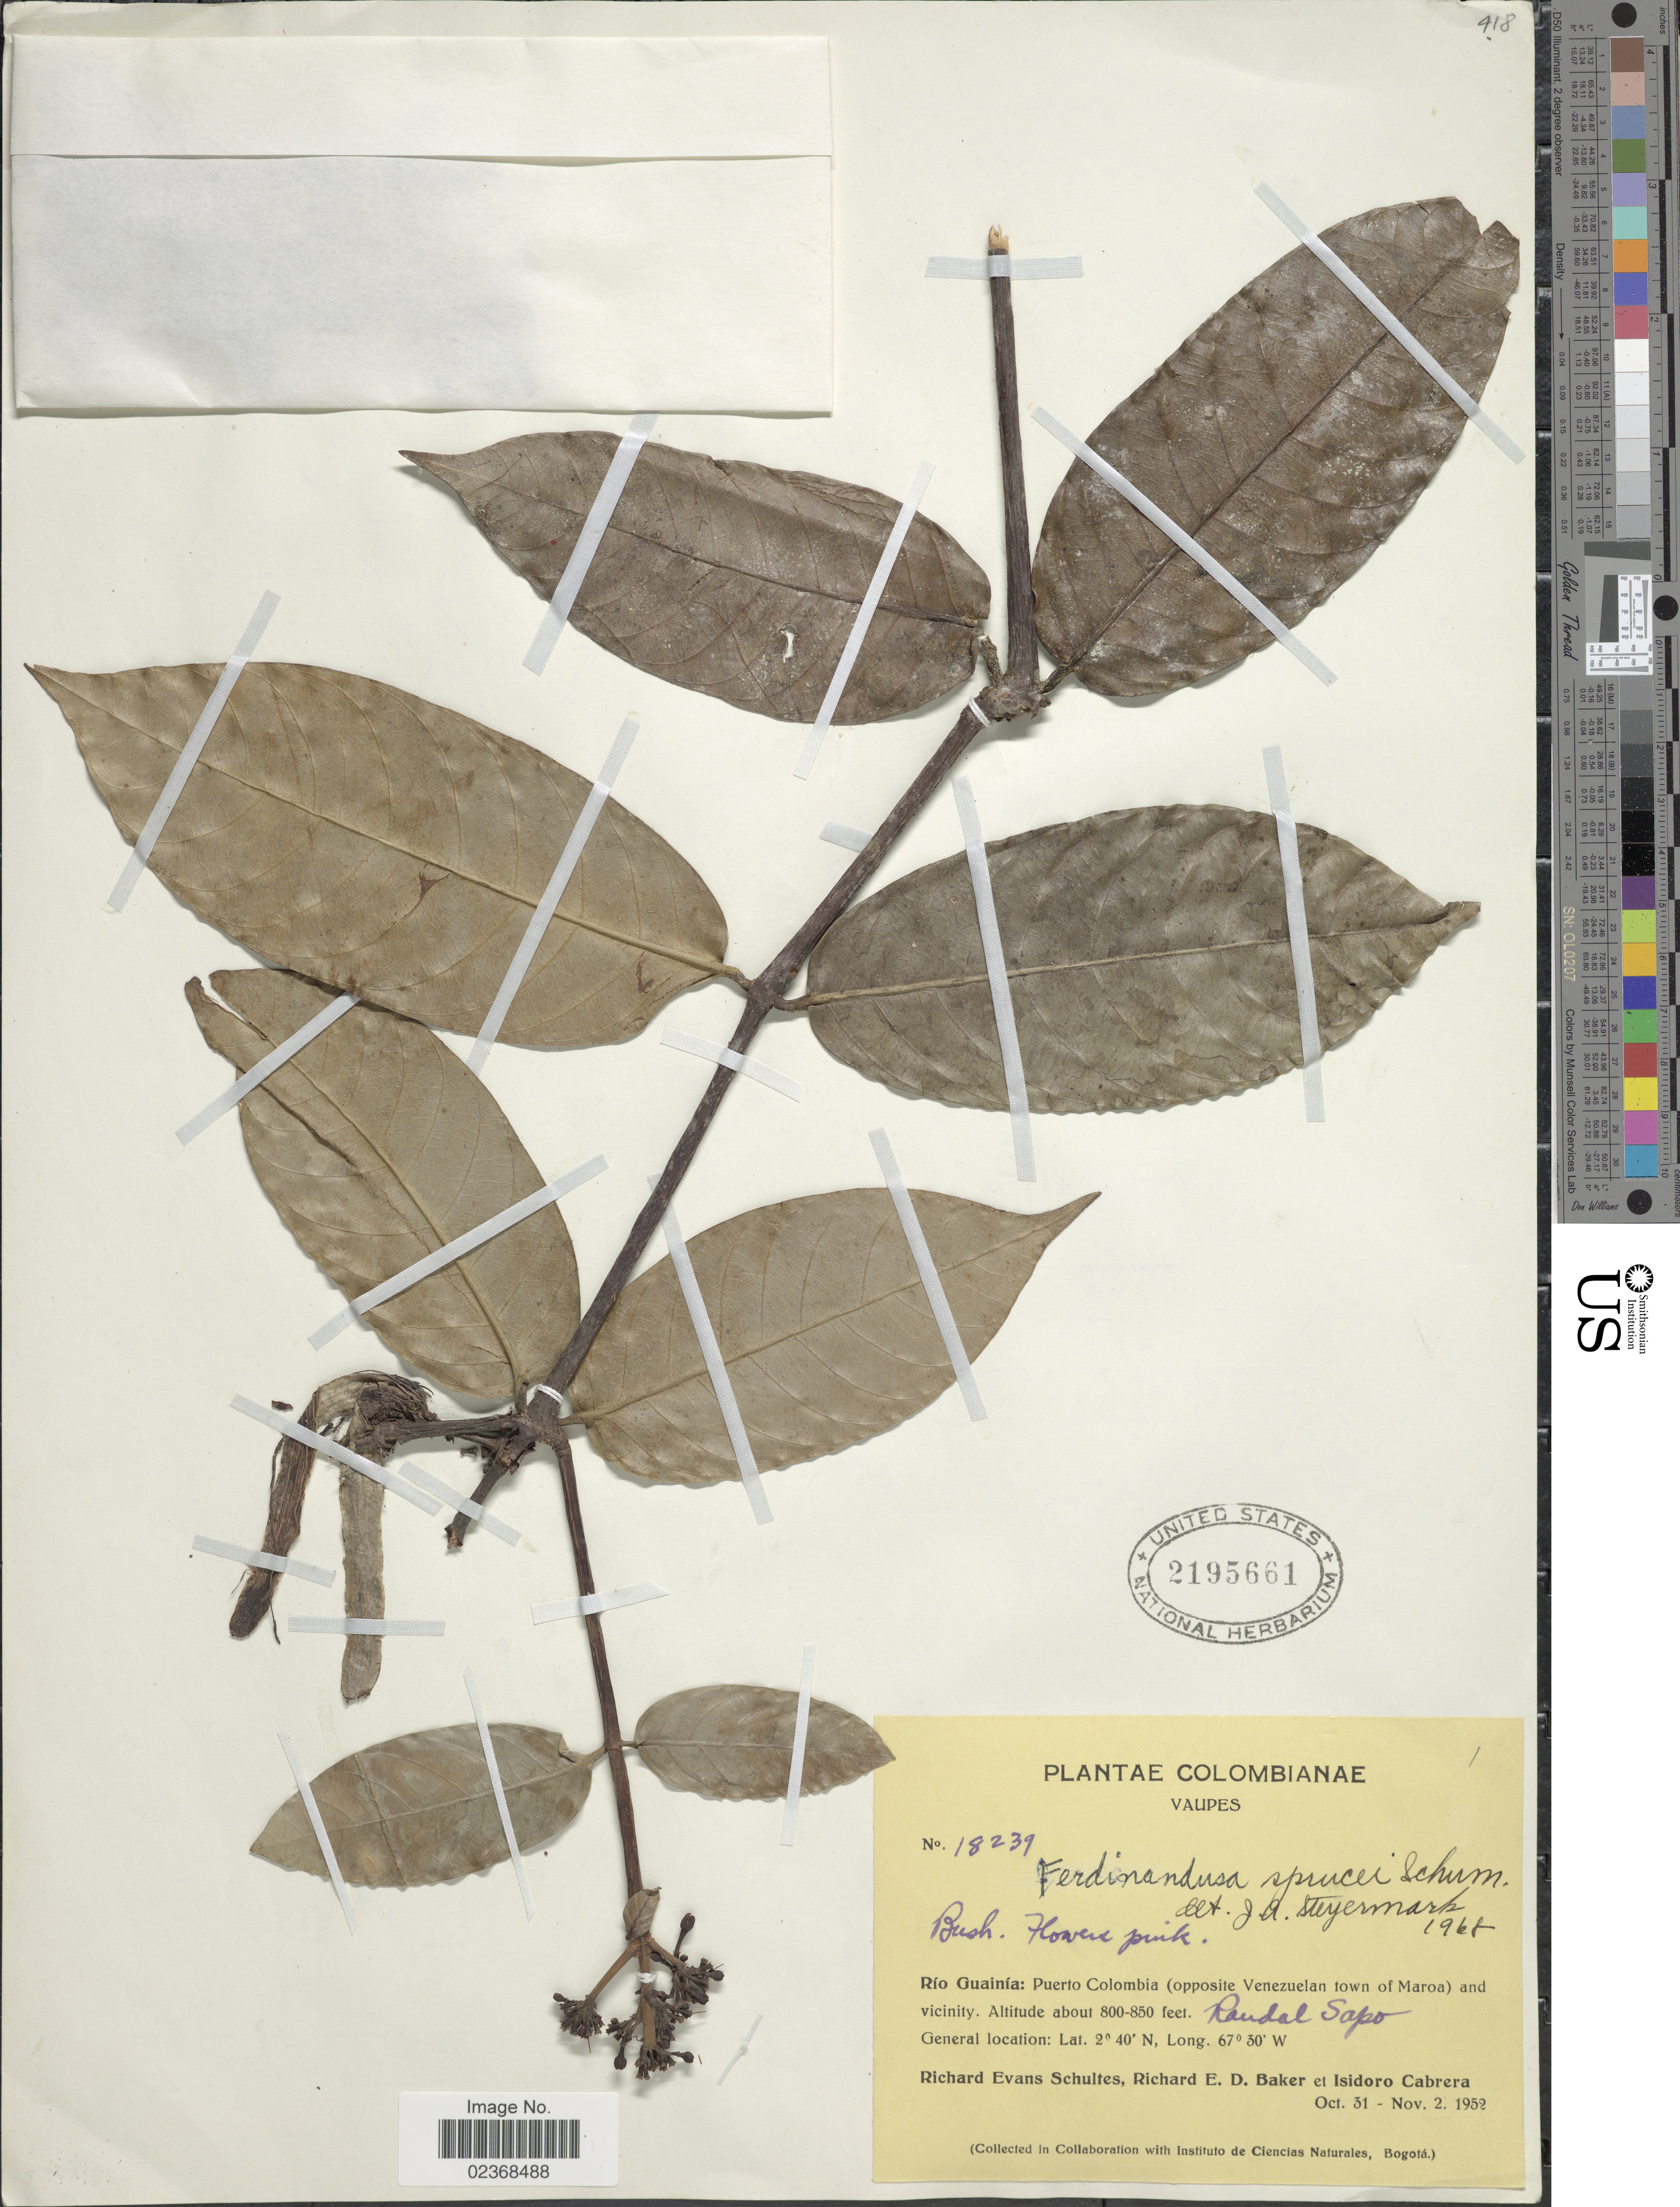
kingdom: Plantae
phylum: Tracheophyta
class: Magnoliopsida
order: Gentianales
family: Rubiaceae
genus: Ferdinandusa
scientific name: Ferdinandusa sprucei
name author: K. Schum.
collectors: R. E. Schultes, R. E. D. Baker & I. Cabrera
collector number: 18239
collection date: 1952-10-31/1952-11-02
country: Colombia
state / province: Vaupés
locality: Rio Guainia: Puerto Colombia (opposite Venezuelan town of Maroa) and vicinity, Raudal Sapo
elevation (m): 244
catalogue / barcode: US 2195661